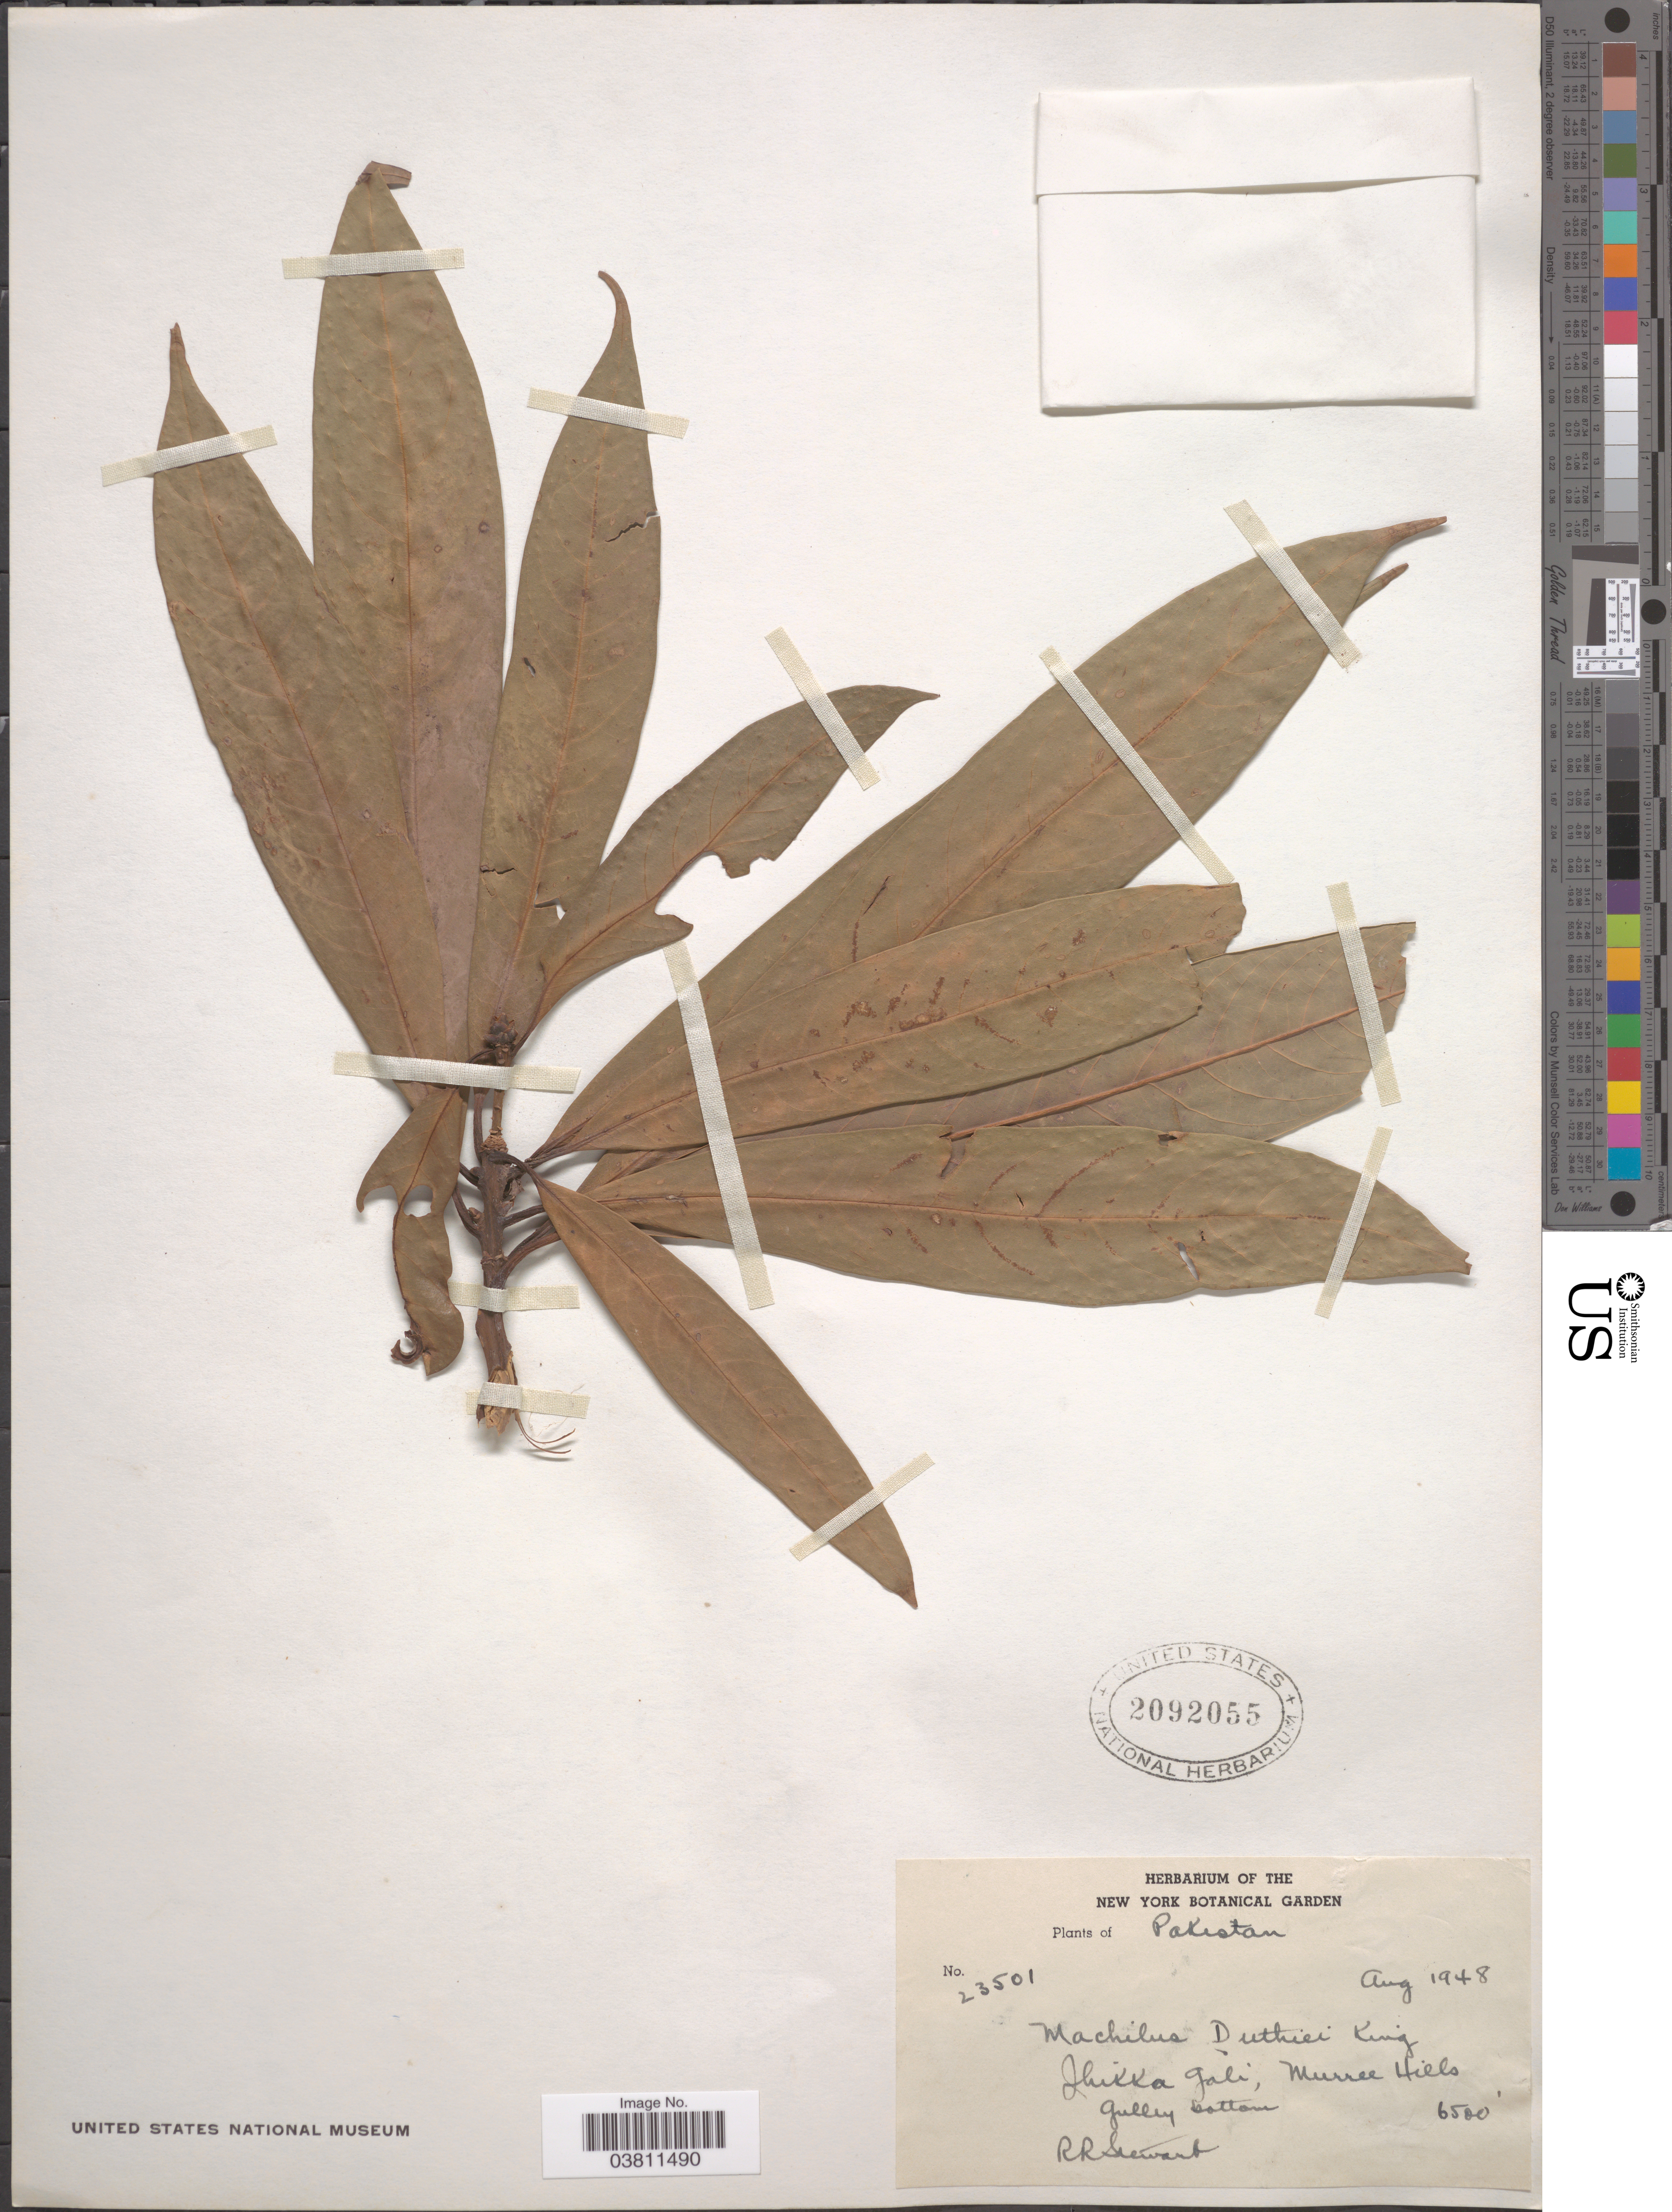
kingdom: Plantae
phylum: Tracheophyta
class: Magnoliopsida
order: Laurales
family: Lauraceae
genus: Persea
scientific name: Persea duthiei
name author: (King) Kosterm.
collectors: R. Steward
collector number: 23501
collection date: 1948-08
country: Pakistan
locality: Hikka Jali, Murree Hills, Gully bottom.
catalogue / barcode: US 2092055